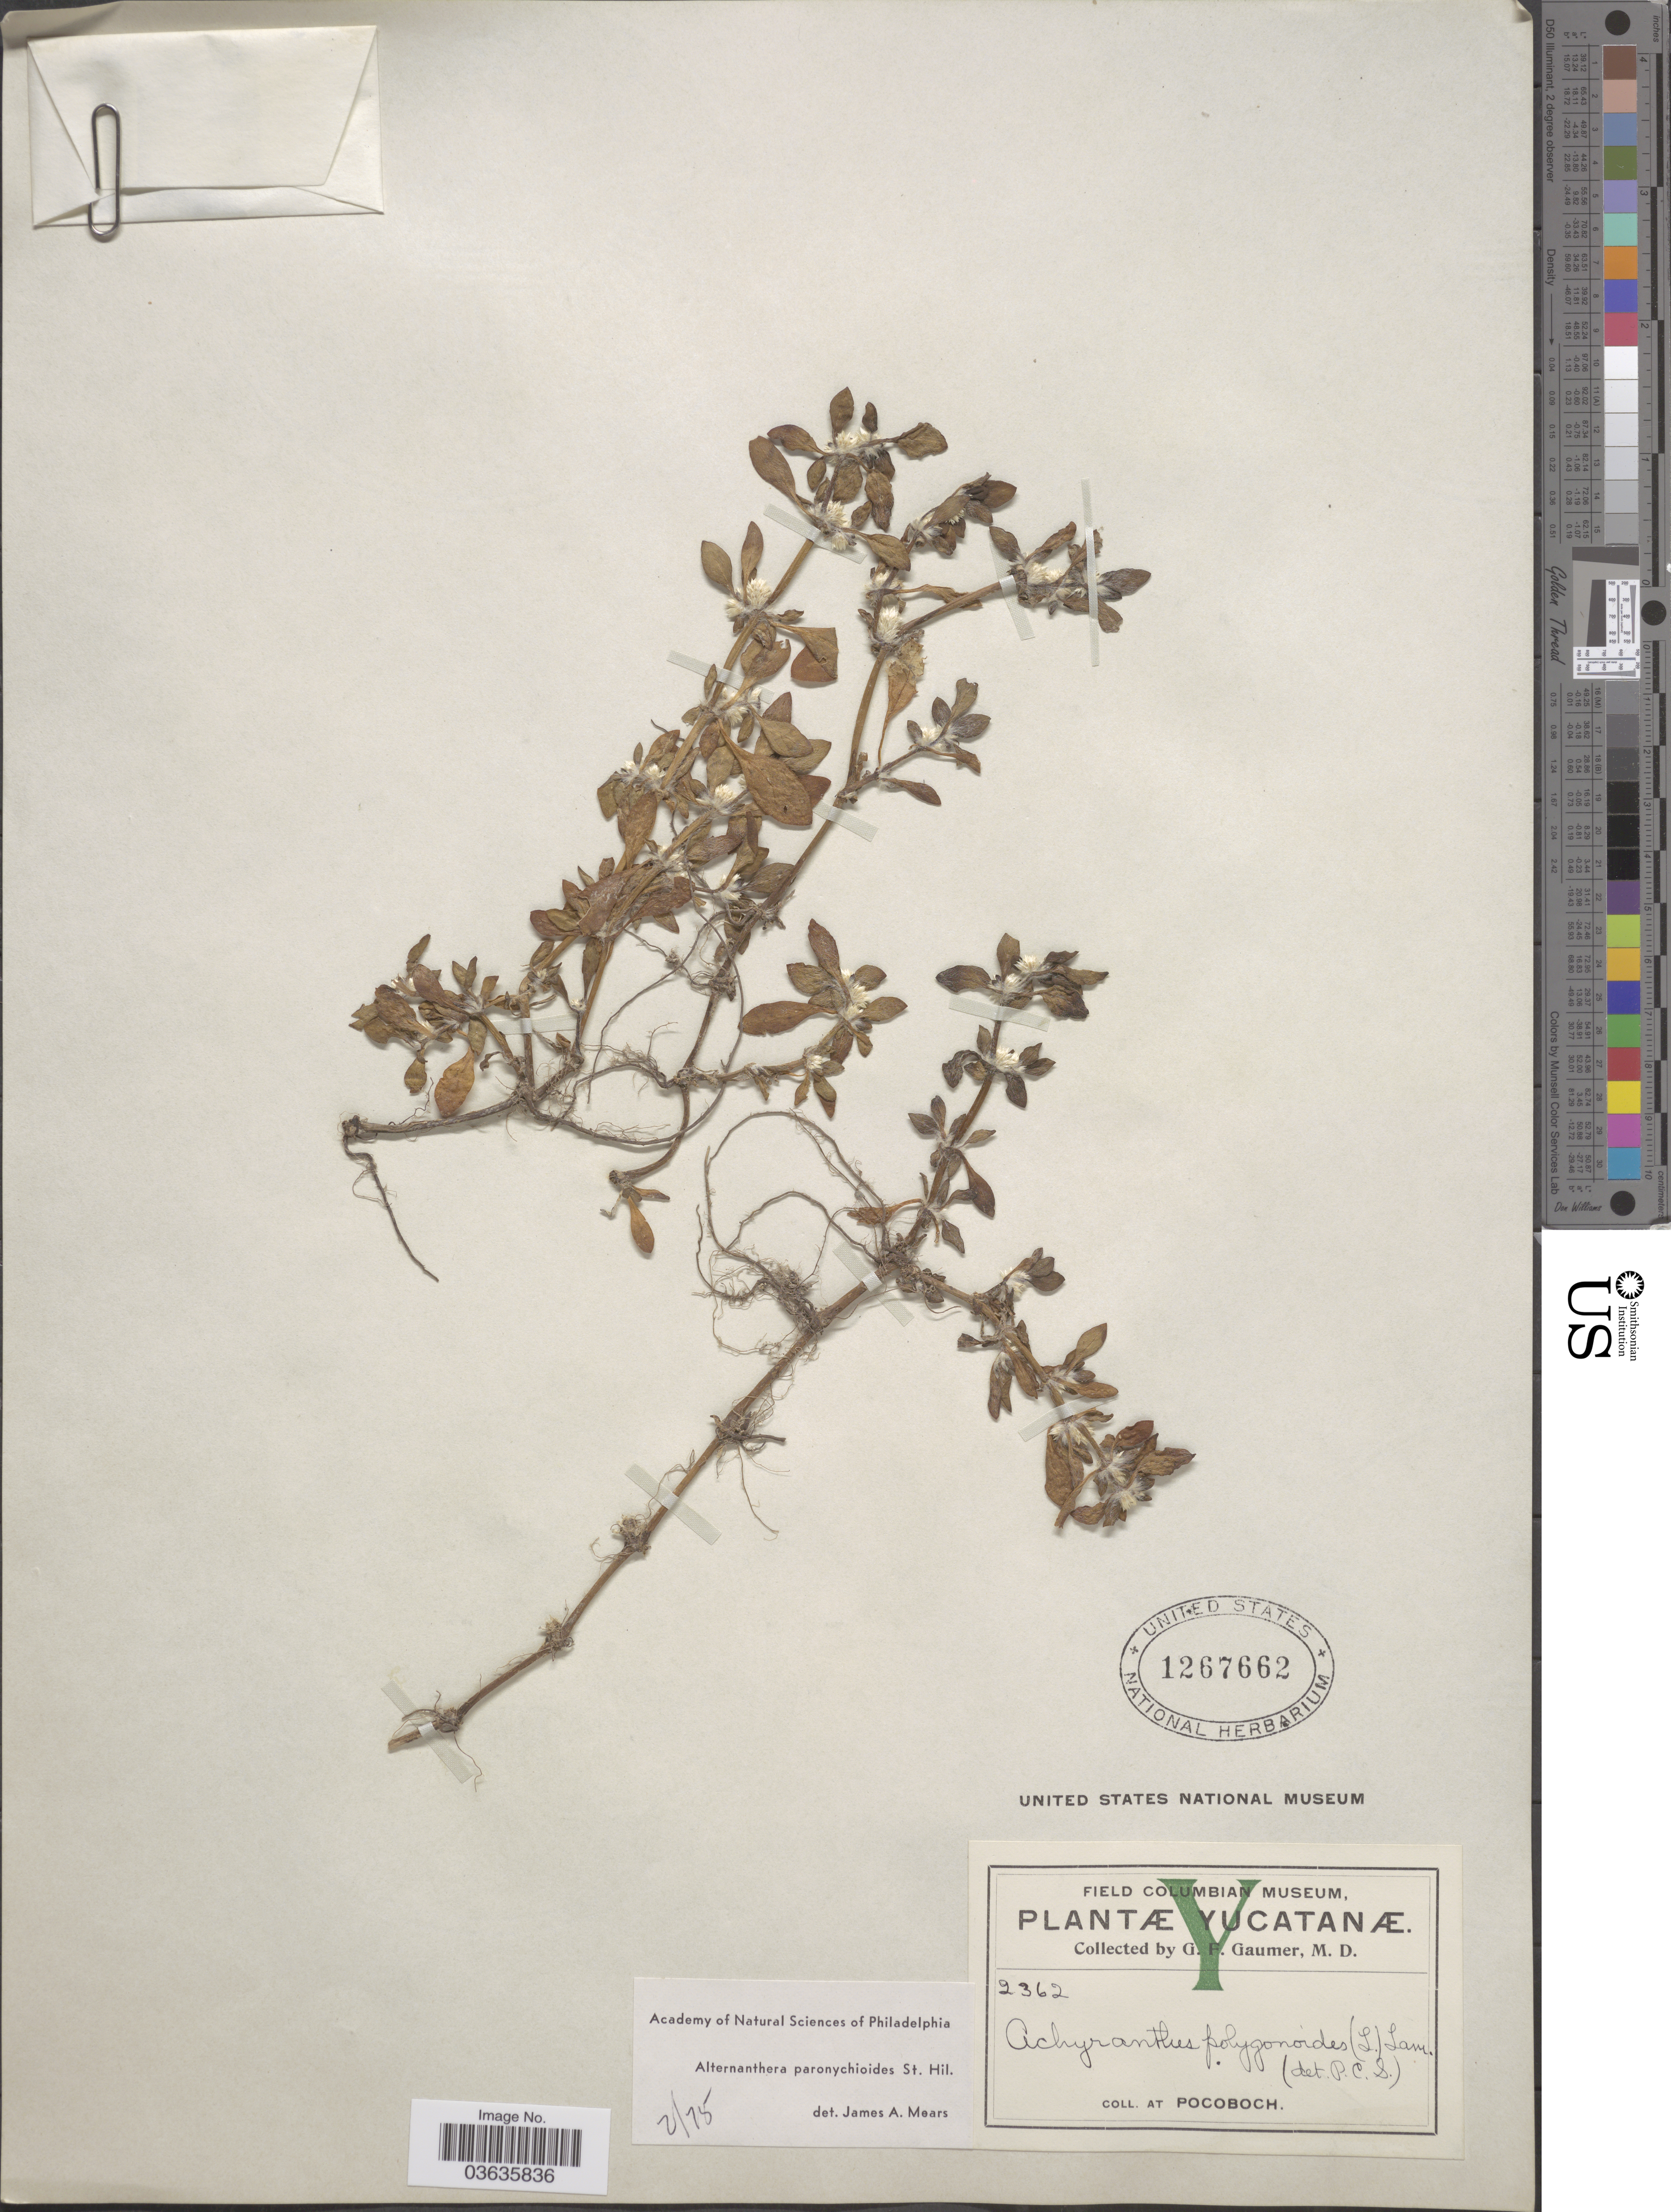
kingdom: Plantae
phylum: Tracheophyta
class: Magnoliopsida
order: Caryophyllales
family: Amaranthaceae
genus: Alternanthera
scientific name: Alternanthera paronychioides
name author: A. St.-Hil.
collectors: G. F. Gaumer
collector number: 2362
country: Mexico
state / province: Yucatán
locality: At Pocoboch.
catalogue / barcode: US 1267662